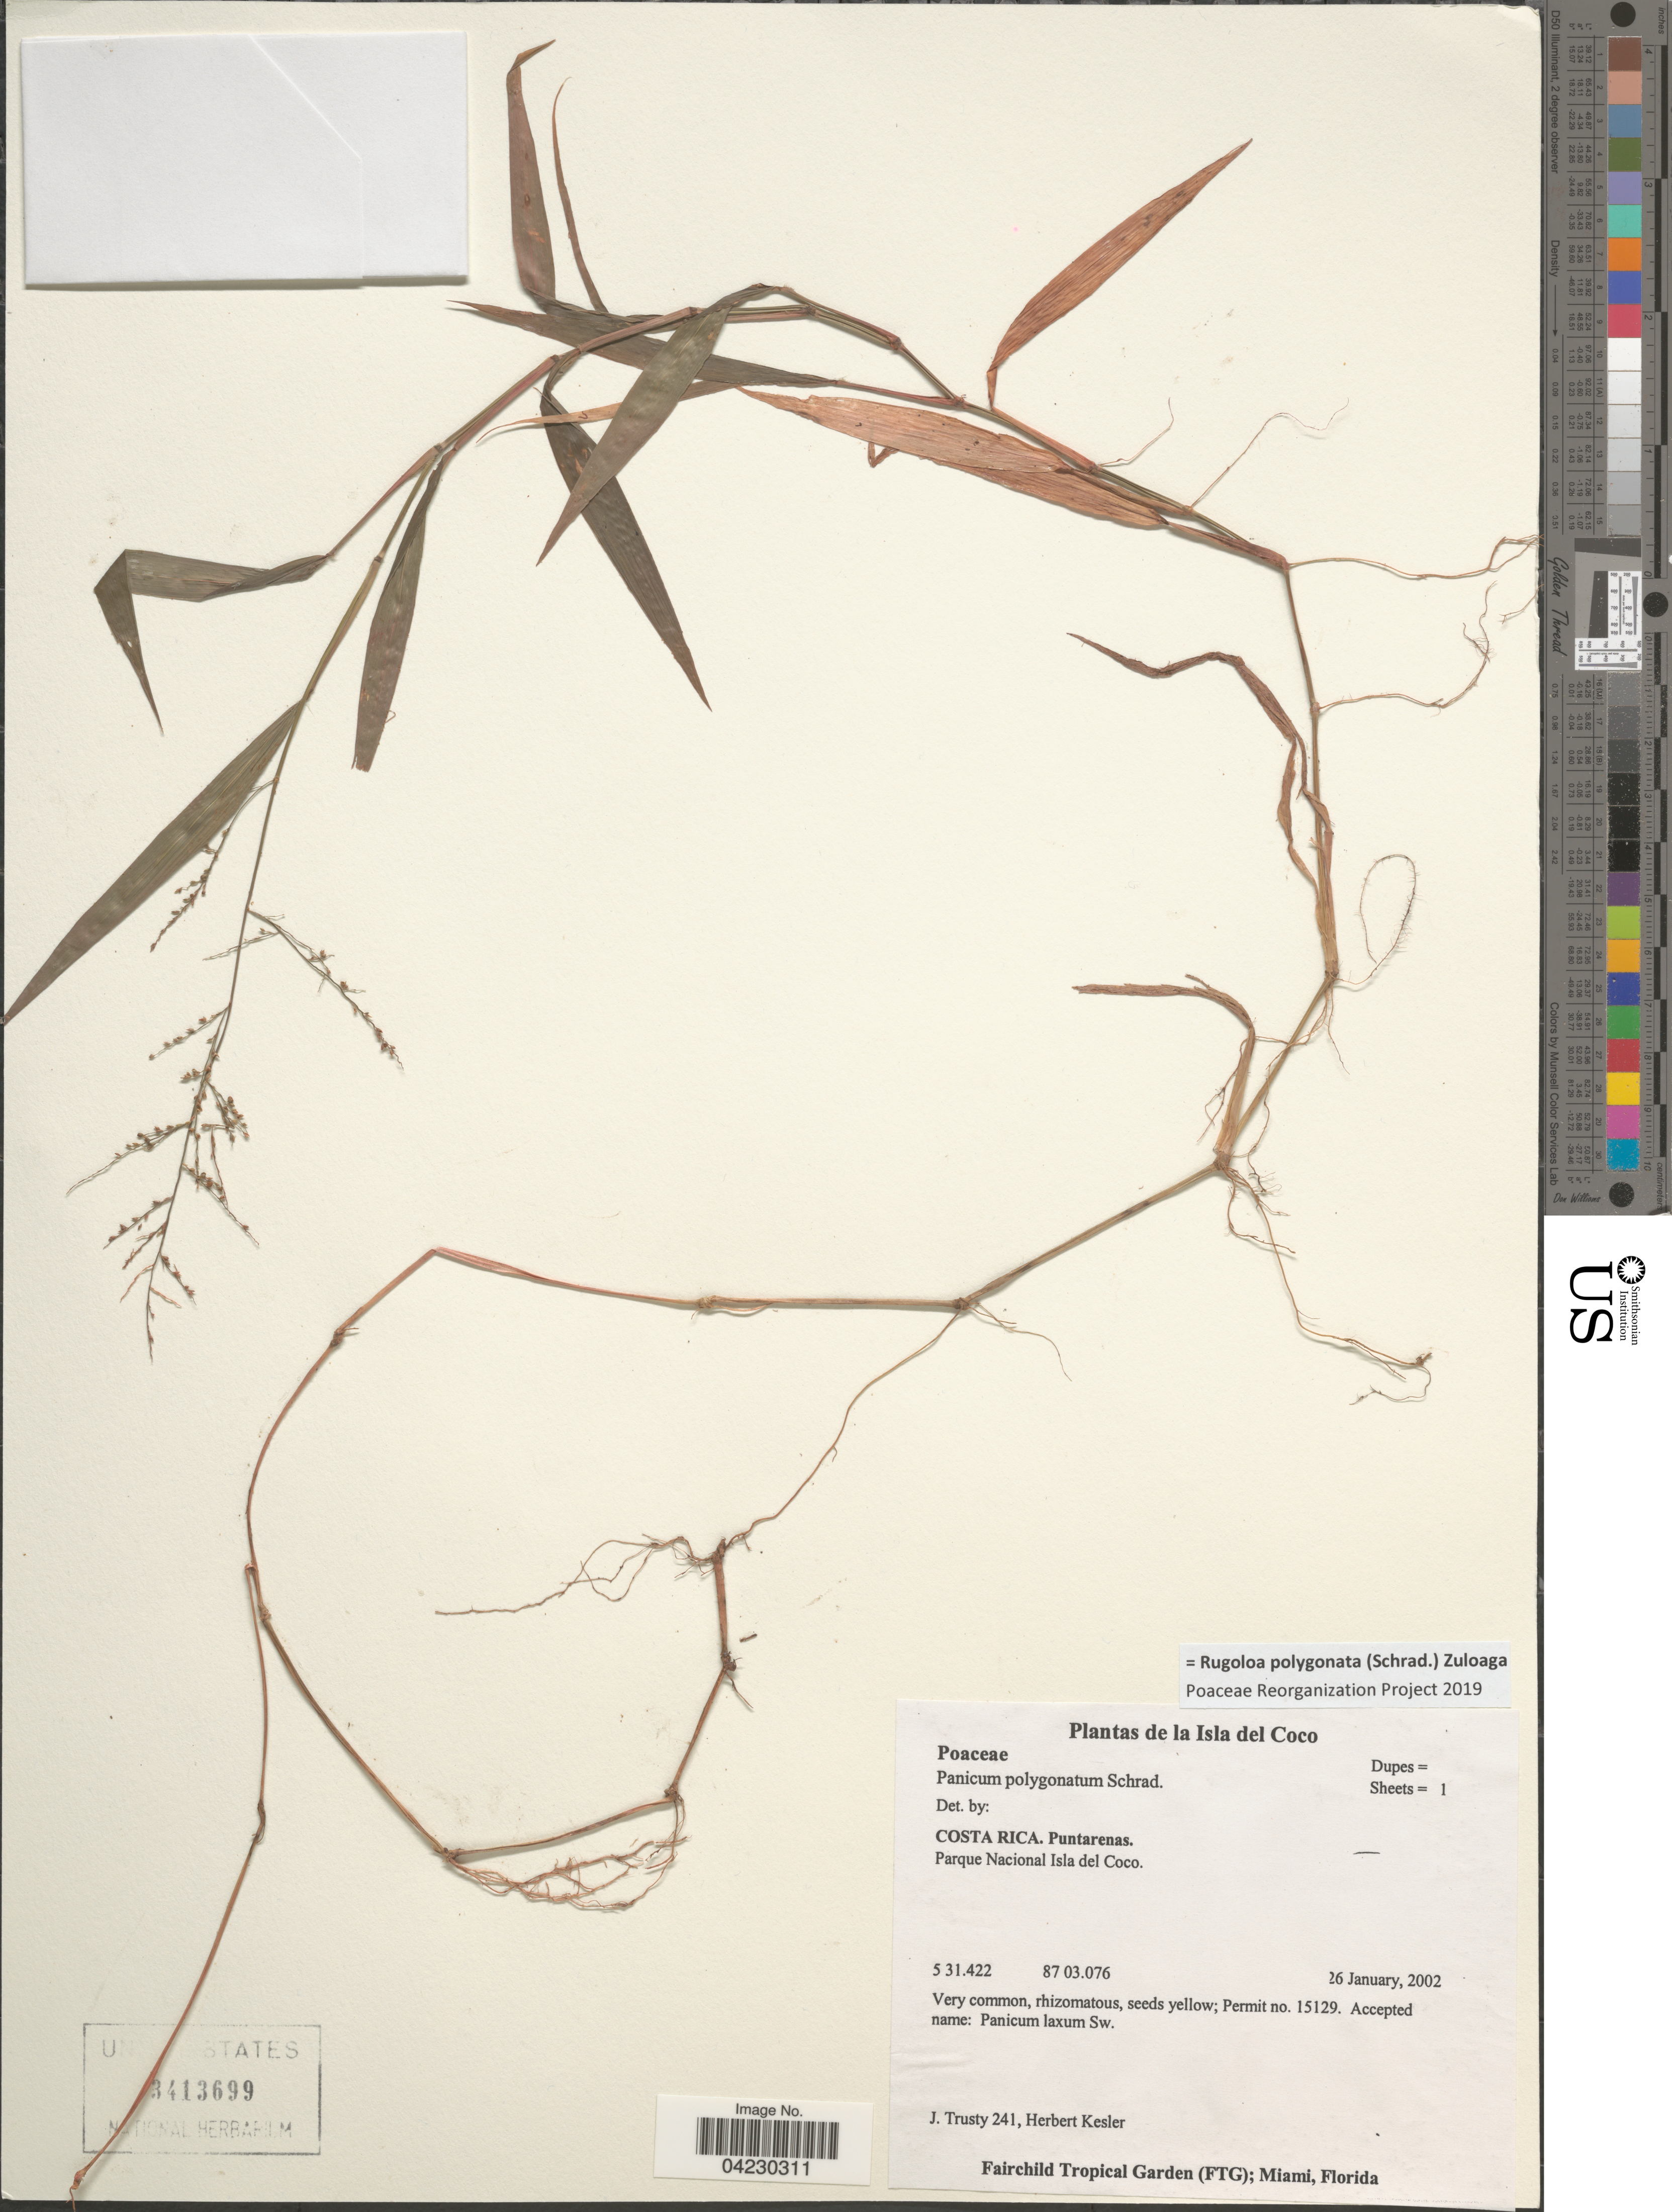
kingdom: Plantae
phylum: Tracheophyta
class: Liliopsida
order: Poales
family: Poaceae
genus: Rugoloa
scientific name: Rugoloa polygonata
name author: (Schrad.) Zuloaga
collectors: J. Trusty & H. Kesler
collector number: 241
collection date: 2002-01-26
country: Costa Rica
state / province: Puntarenas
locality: La Isla del Coco. Parque Nacional Isla del Coco. 5 31.422 87 03.076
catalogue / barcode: US 3413699